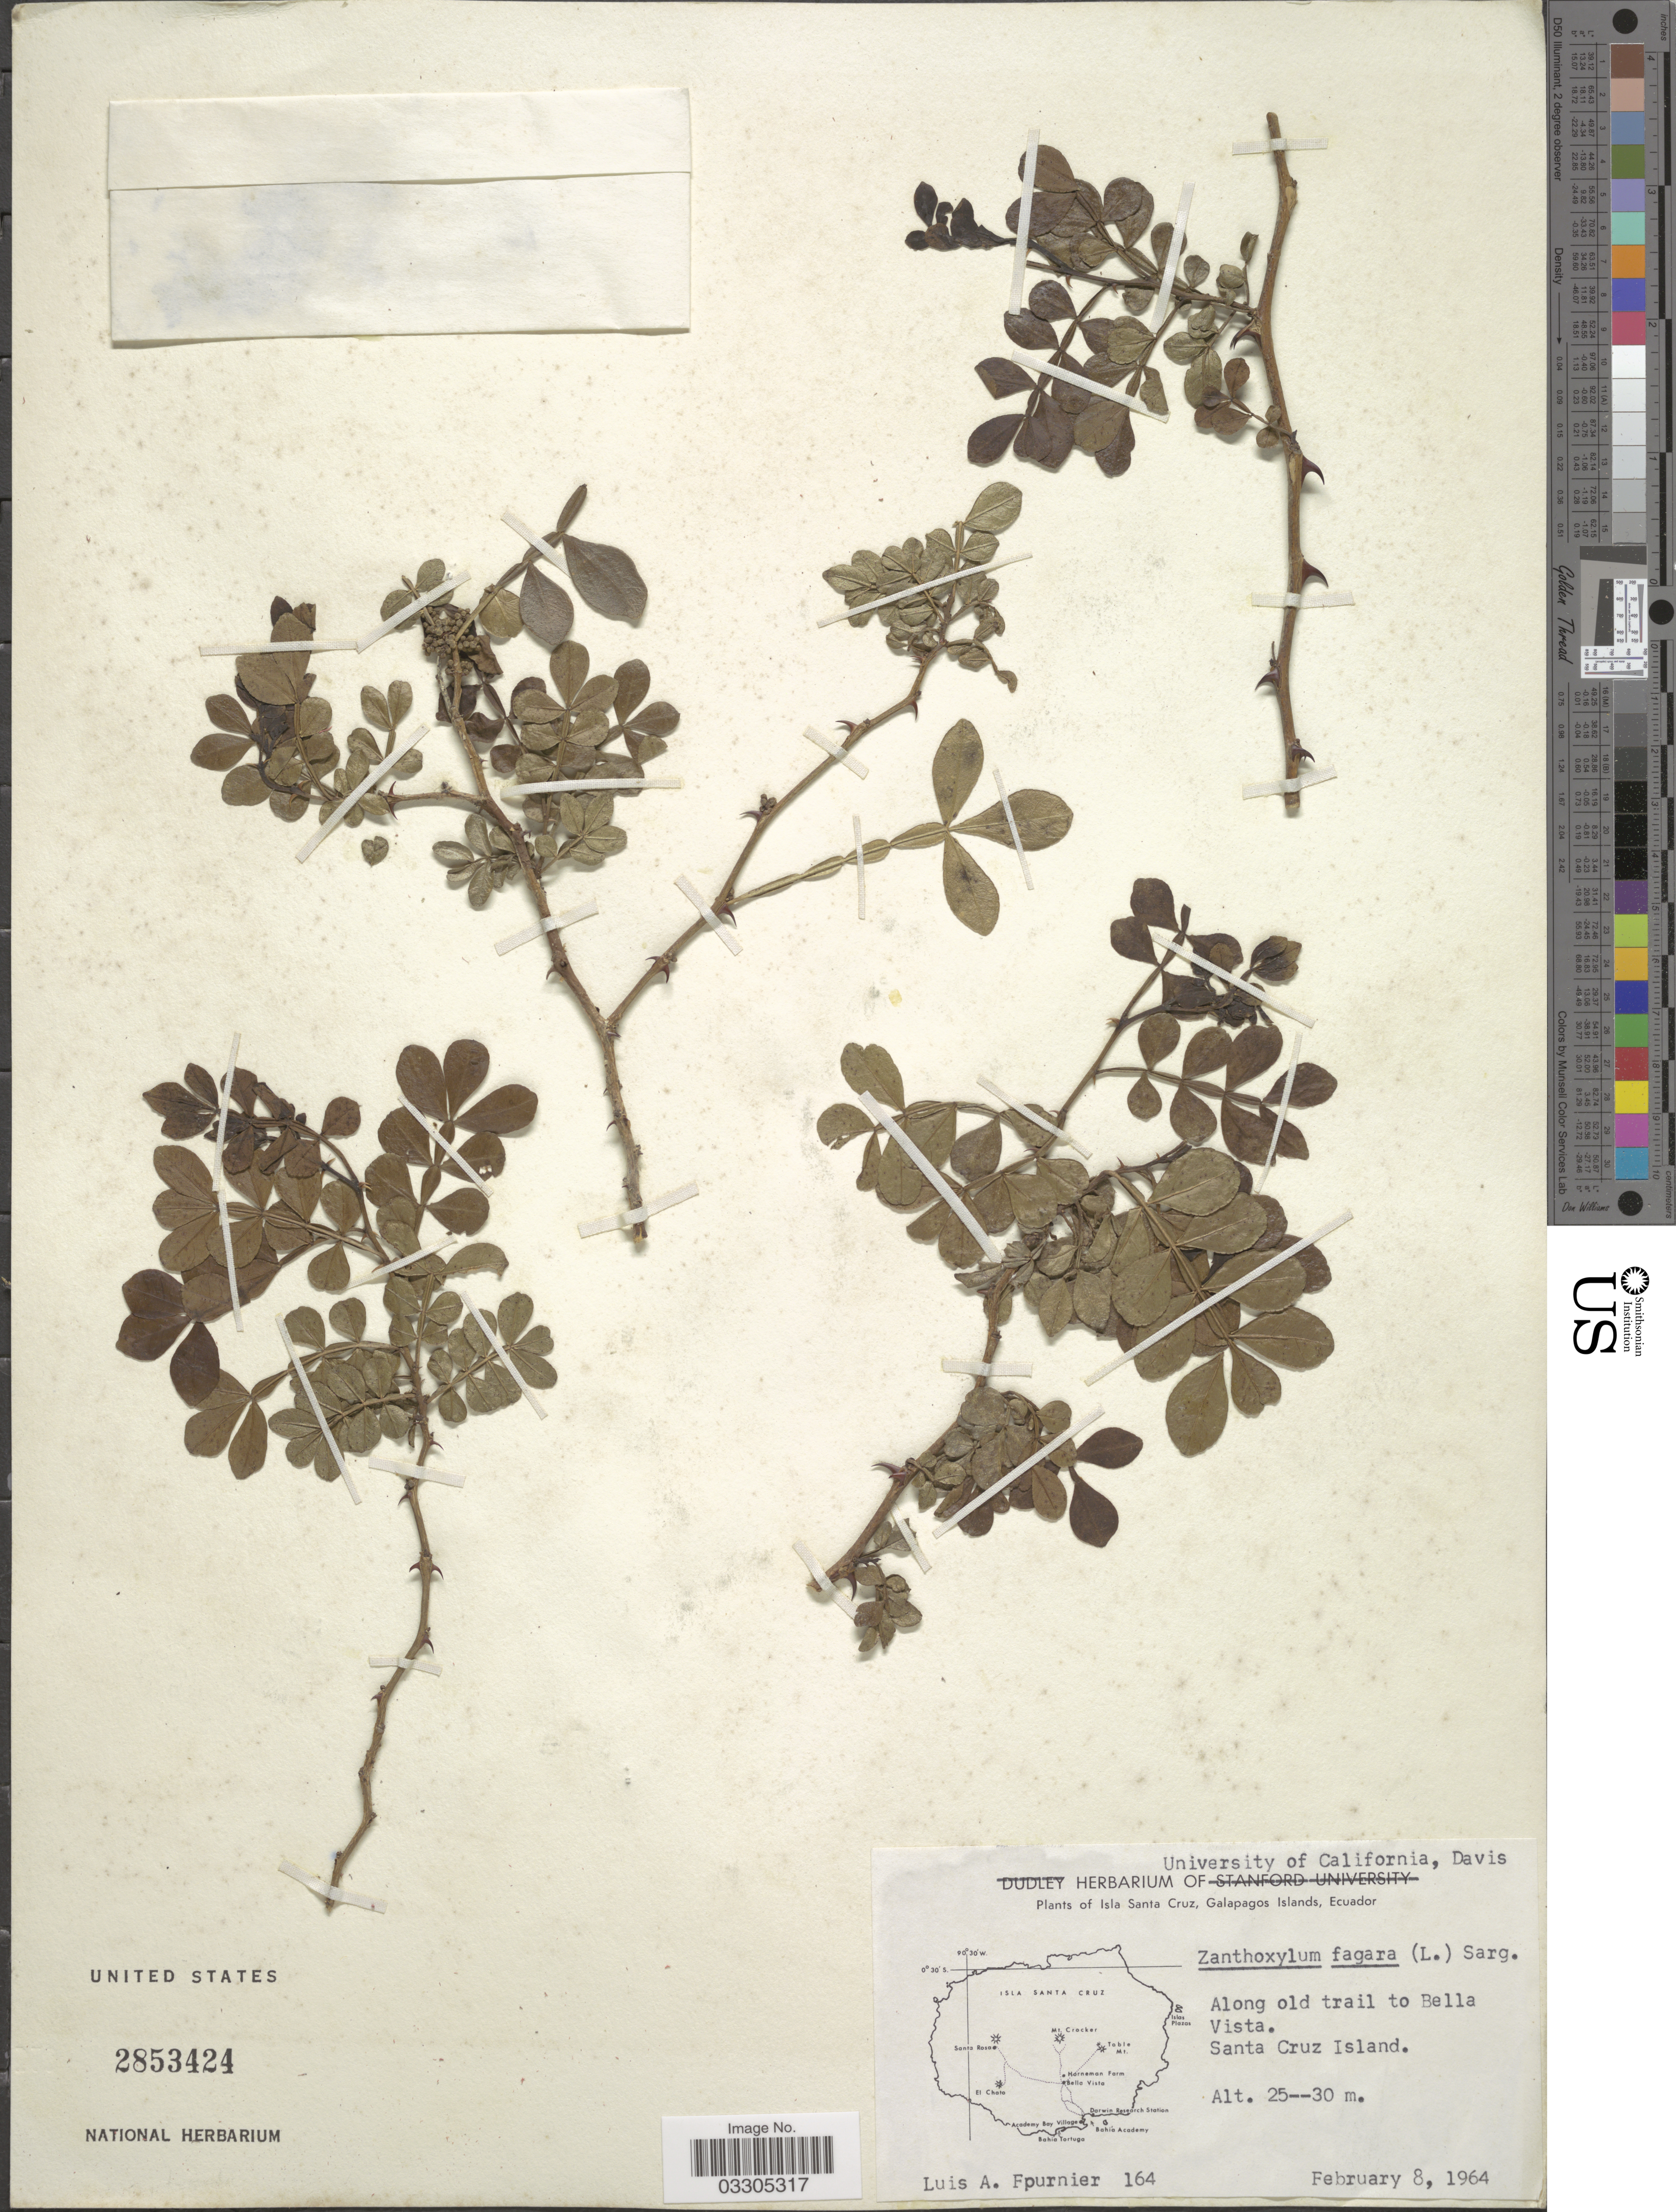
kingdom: Plantae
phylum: Tracheophyta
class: Magnoliopsida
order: Sapindales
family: Rutaceae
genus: Zanthoxylum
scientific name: Zanthoxylum fagara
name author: (L.) Sarg.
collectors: L. A. Fournier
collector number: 164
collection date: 1964-02-08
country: Ecuador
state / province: Colón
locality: Isla Santa Cruz, Galapagos Islands. Along old trail to Bella Vista. Santa Cruz Island.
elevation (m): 25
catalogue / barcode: US 2853424